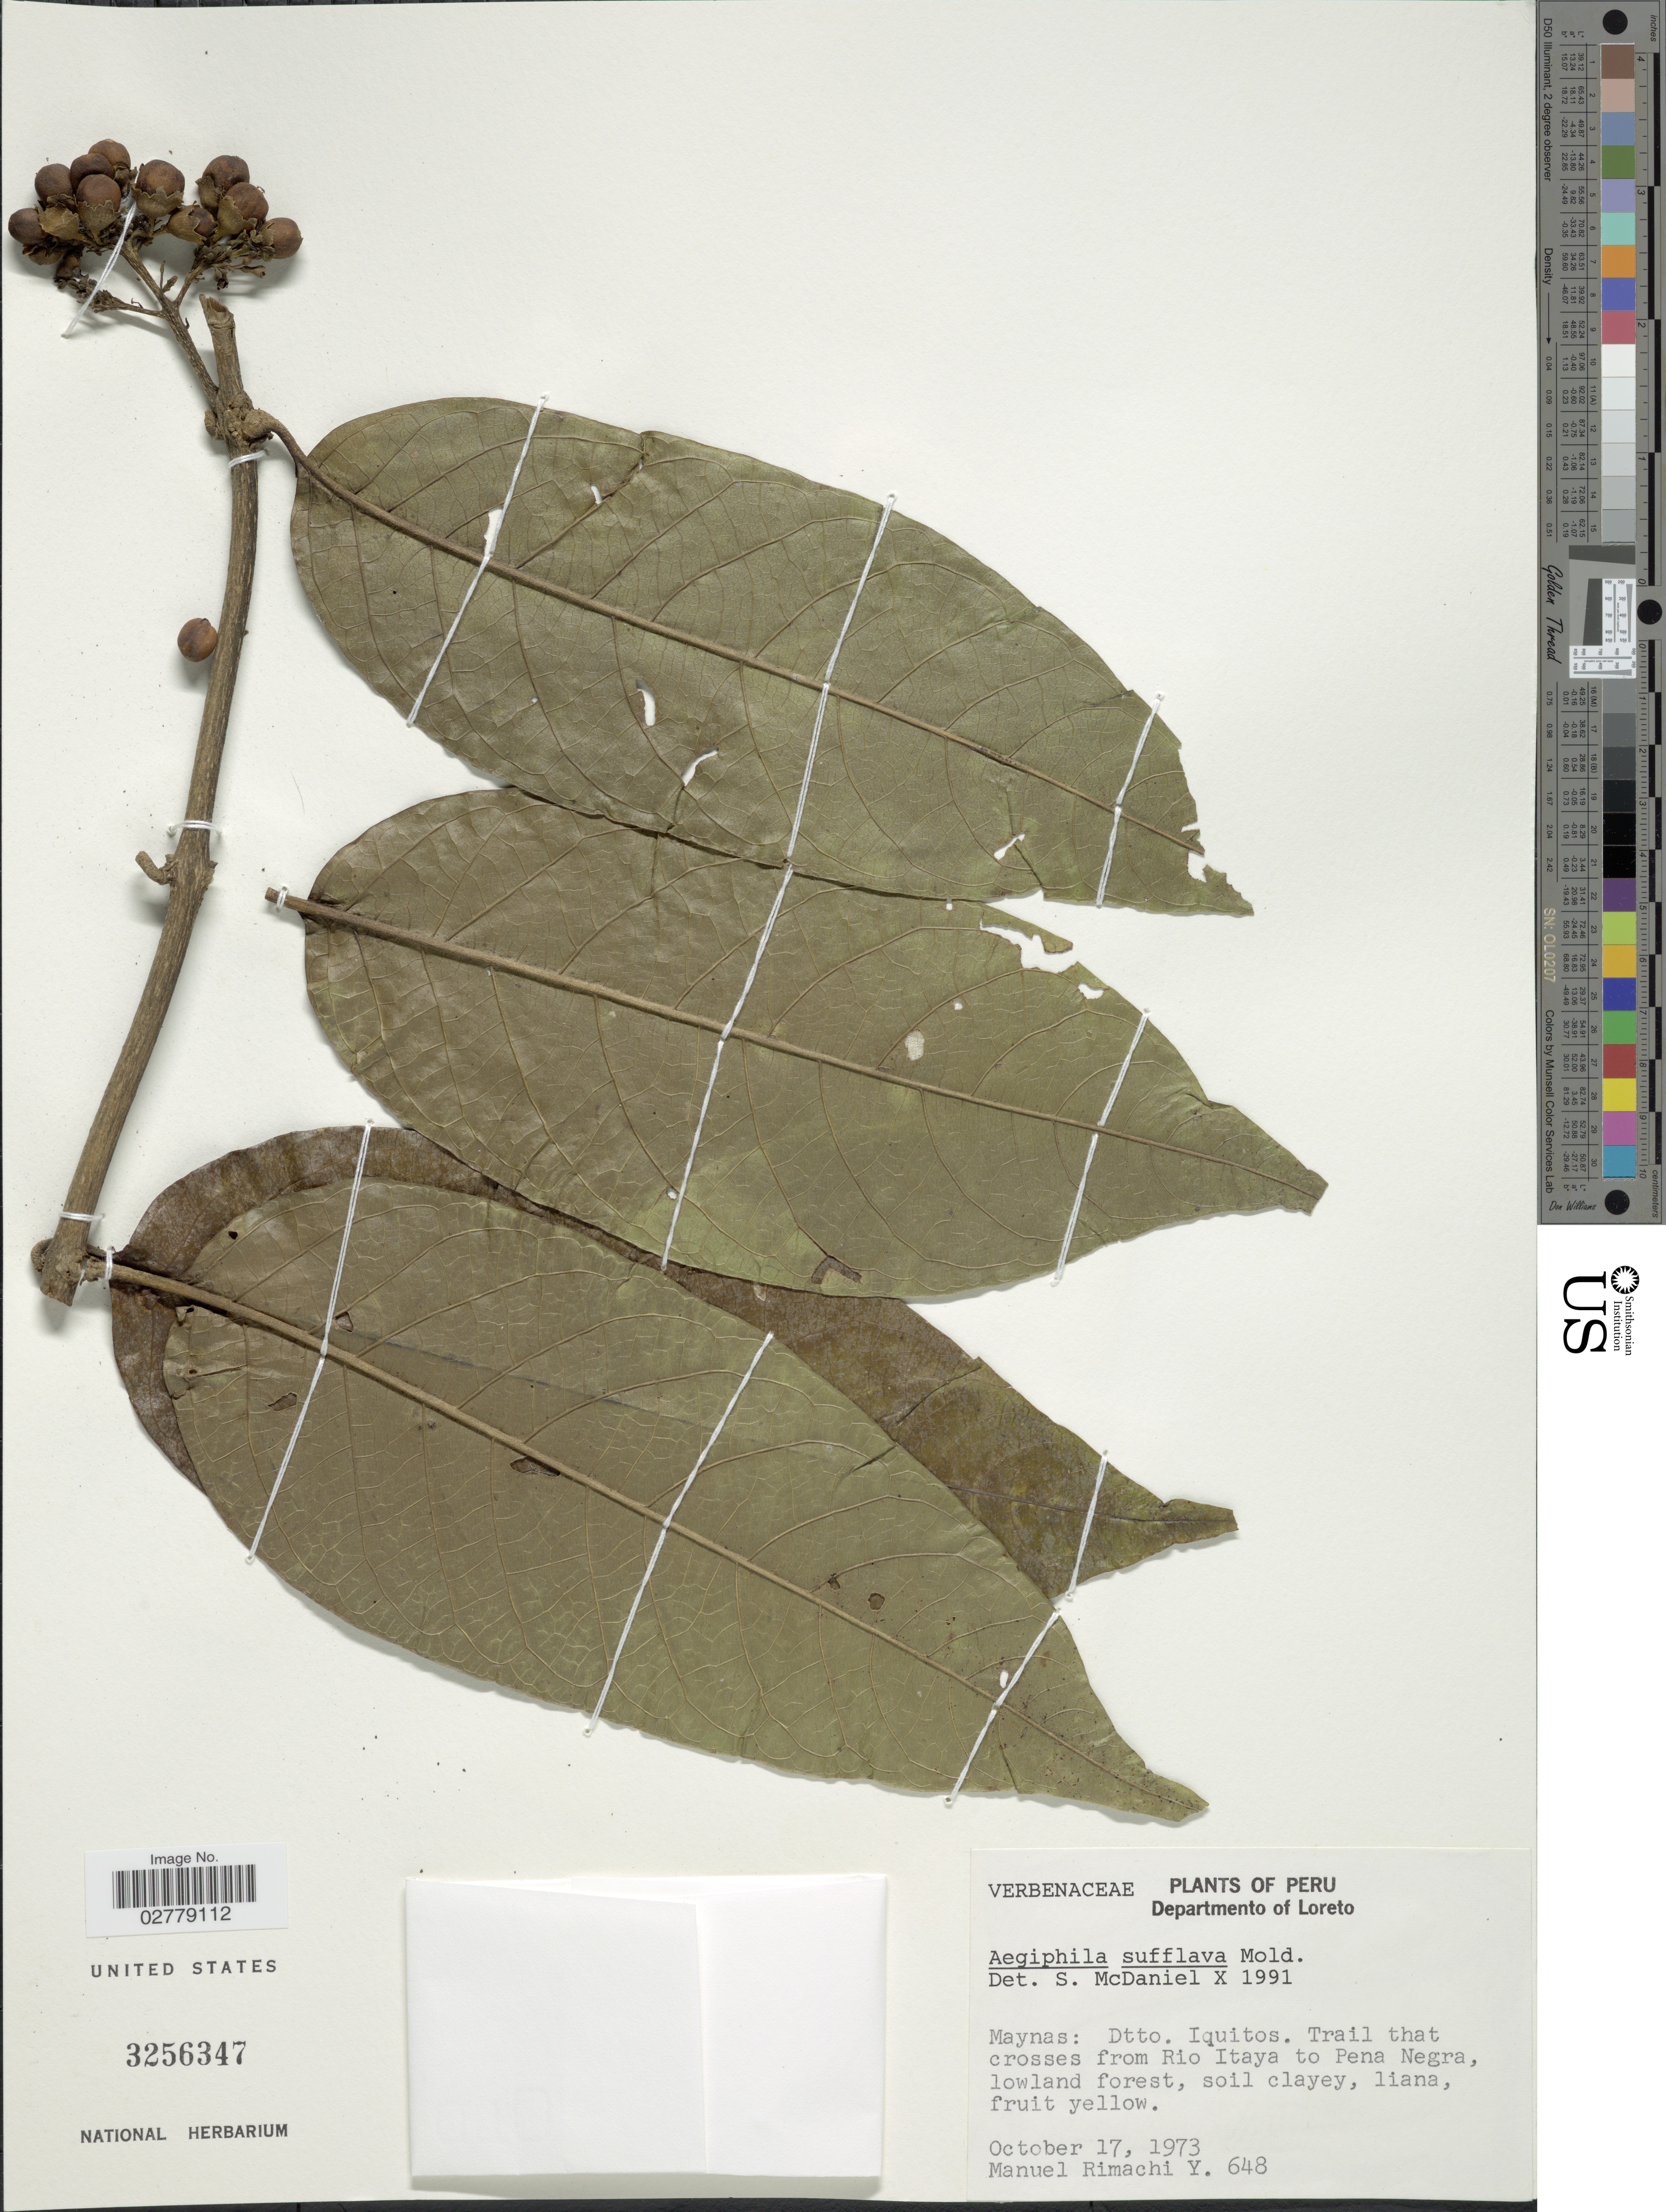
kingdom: Plantae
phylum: Tracheophyta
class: Magnoliopsida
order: Lamiales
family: Lamiaceae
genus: Aegiphila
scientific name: Aegiphila sufflava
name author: Moldenke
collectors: M. Rimachi Y.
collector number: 648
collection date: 1973-10-17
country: Peru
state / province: Loreto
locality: Departamento of Loreto, Maynas, Dtto. Iquitos, Trail that crosses from Rio Itaya to Pena Negra.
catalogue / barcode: US 3256347